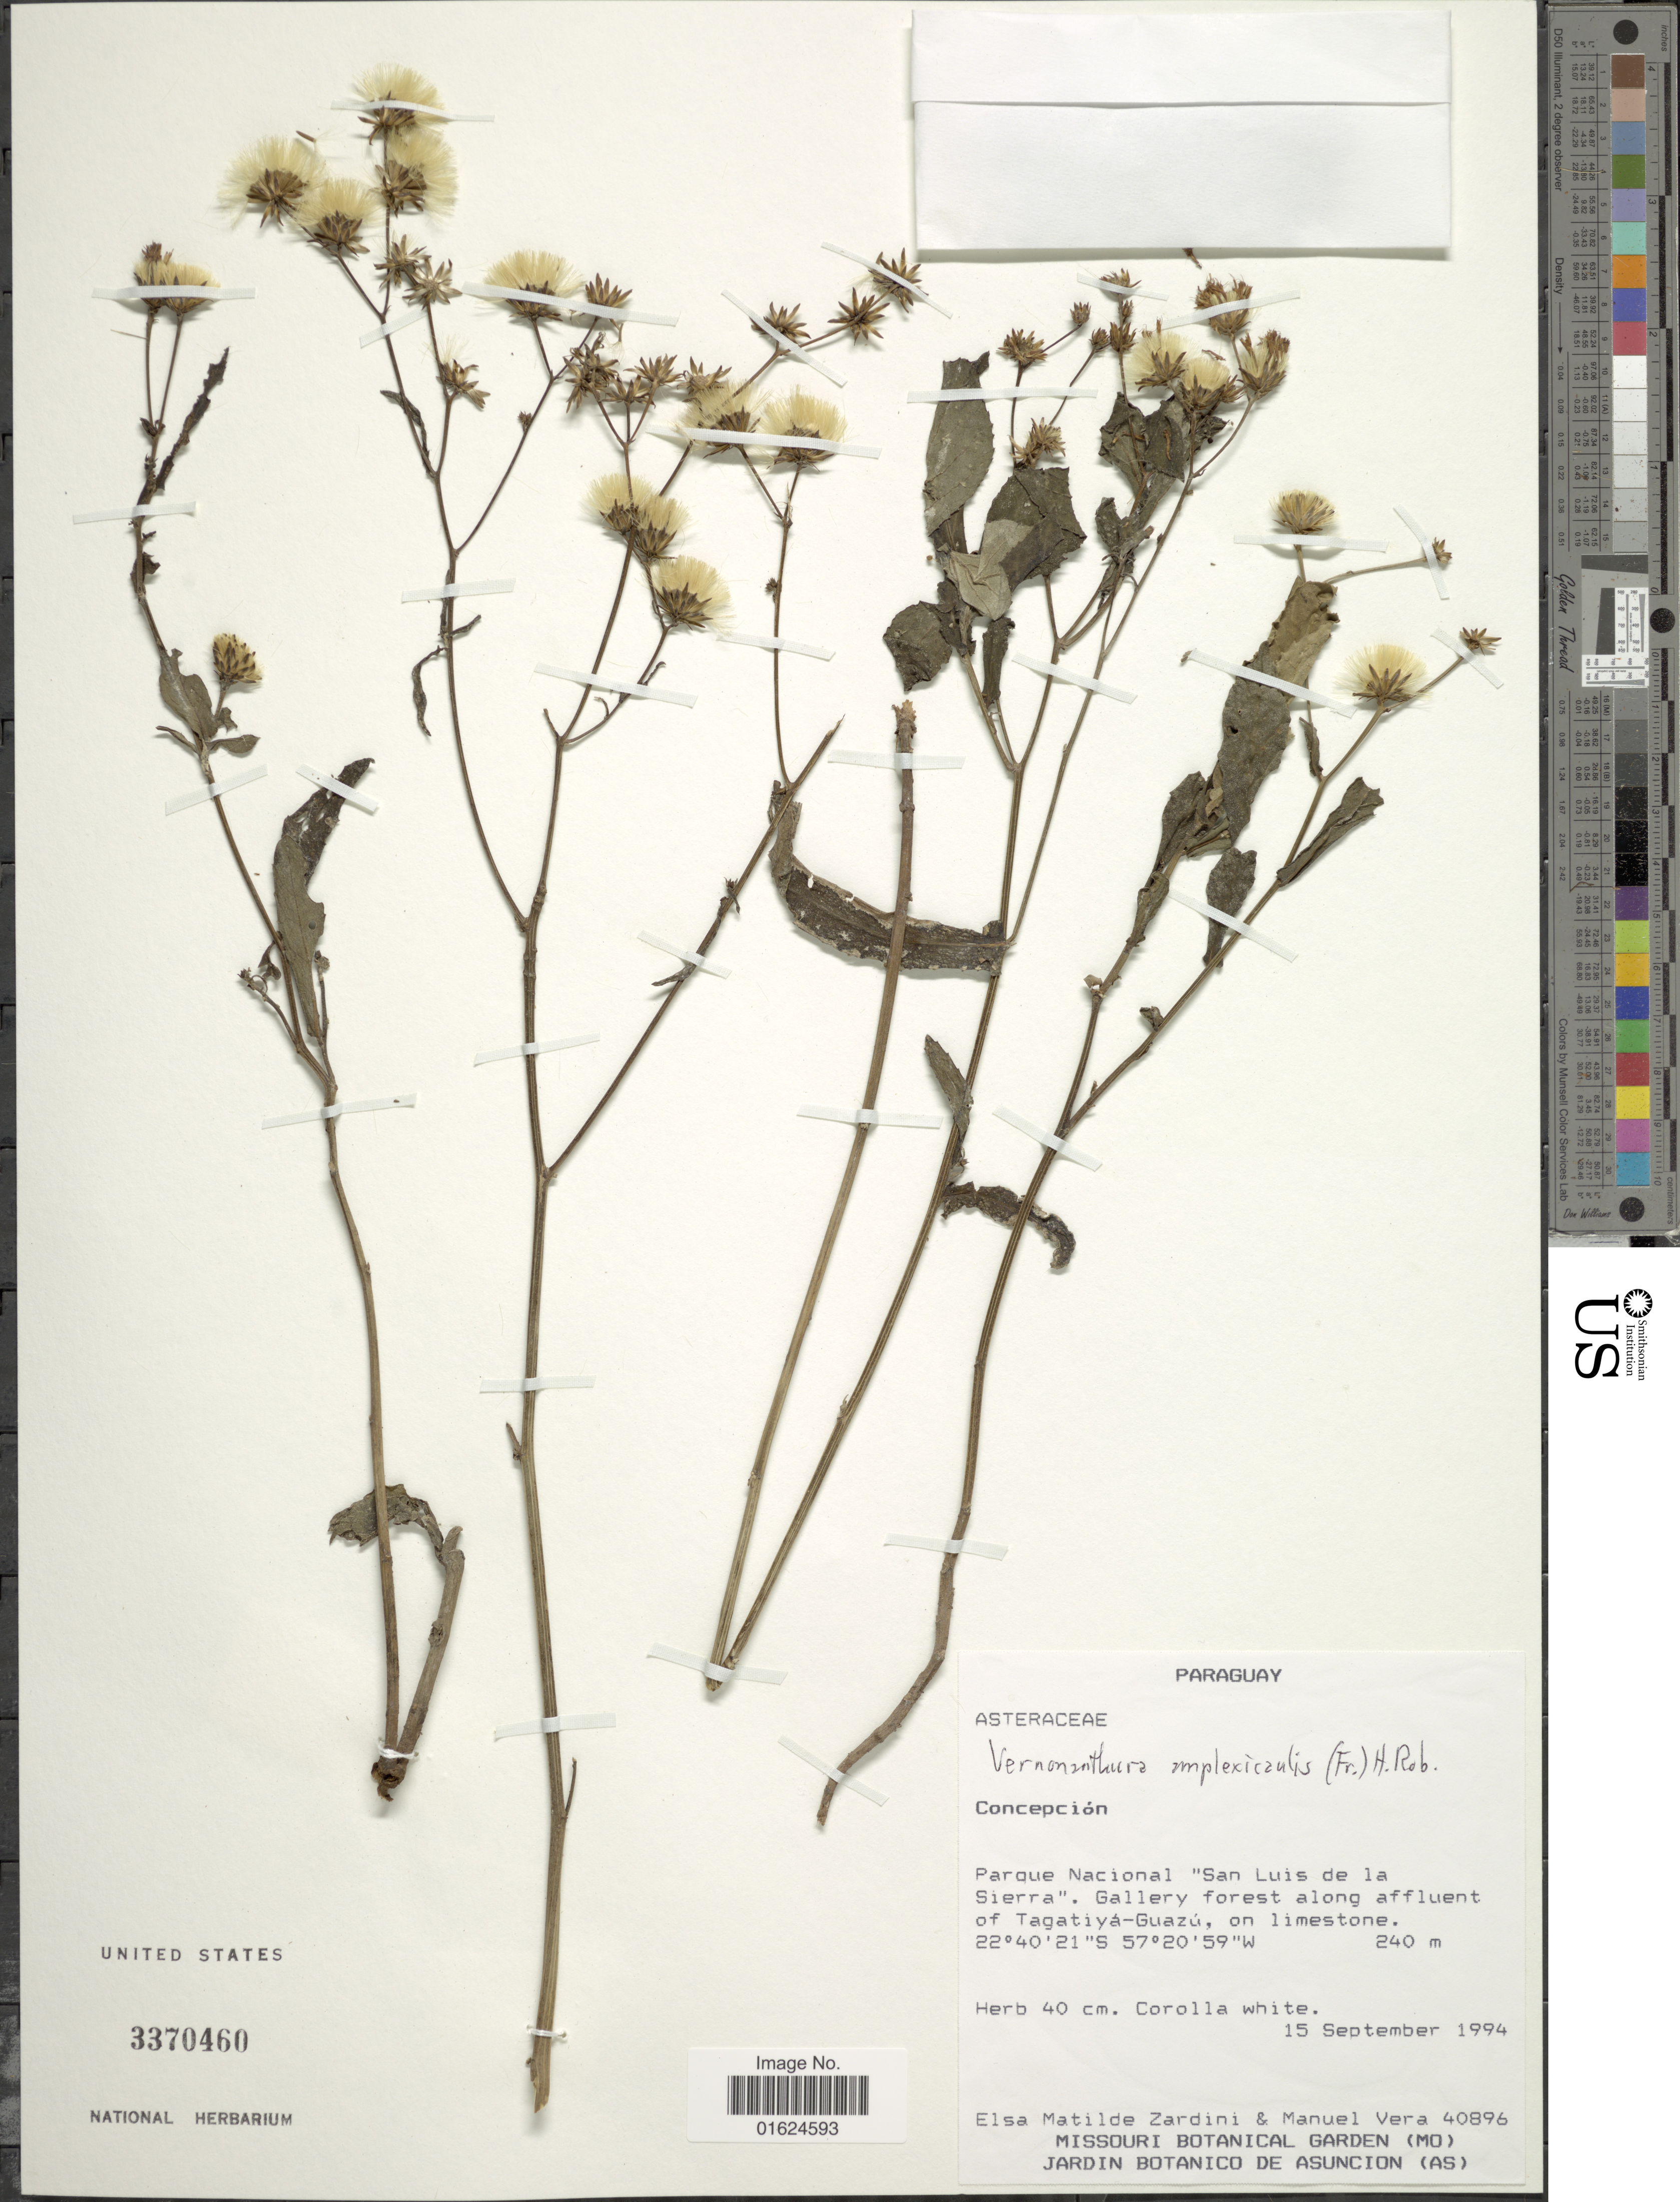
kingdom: Plantae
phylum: Tracheophyta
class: Magnoliopsida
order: Asterales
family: Asteraceae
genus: Vernonanthura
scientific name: Vernonanthura amplexicaulis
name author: (R.E. Fr.) H. Rob.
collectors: E. M. Zardini & M. Vera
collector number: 40896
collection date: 1994-09-15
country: Paraguay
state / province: Concepcion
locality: Parque Nacional 'San Luis de la Sierra. Gallery forest along affluent of Tagatiyá-Guazú, on limestone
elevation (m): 240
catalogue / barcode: US 3370460